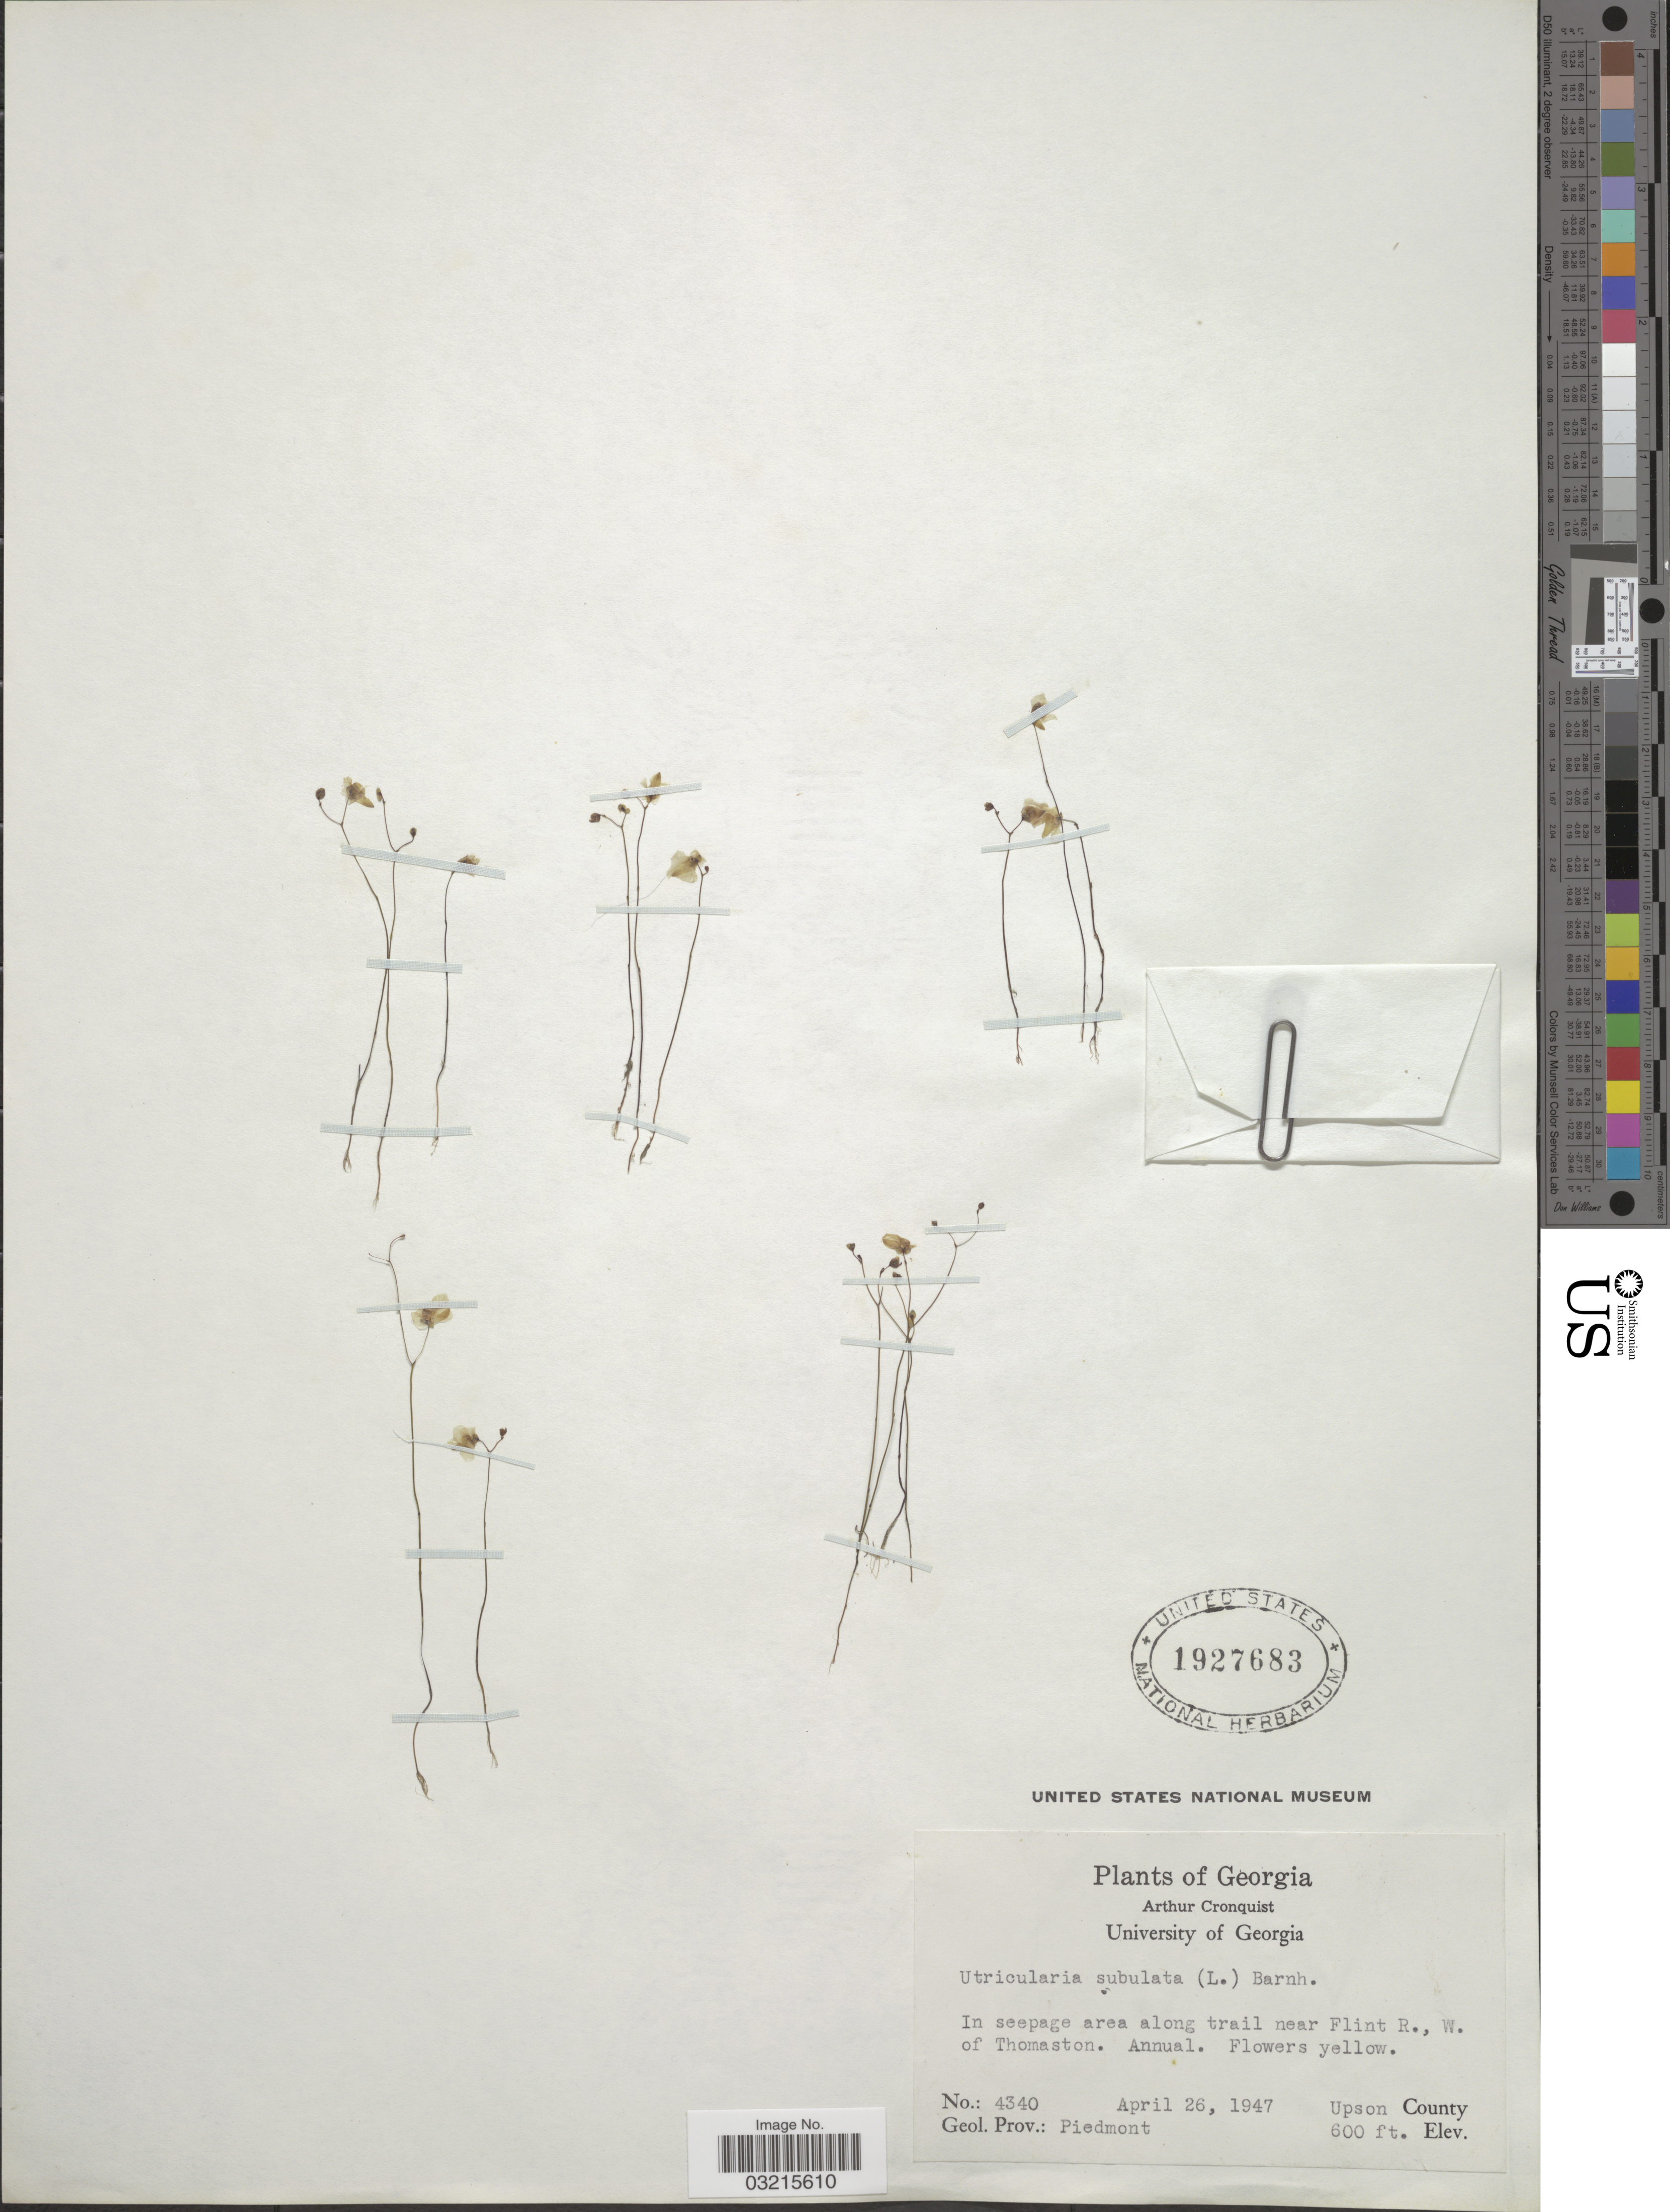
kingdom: Plantae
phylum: Tracheophyta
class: Magnoliopsida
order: Lamiales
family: Lentibulariaceae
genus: Utricularia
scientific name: Utricularia subulata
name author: L.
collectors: A. J. Cronquist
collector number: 4340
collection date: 1947-04-26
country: United States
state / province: Georgia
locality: In seepage area along trail near Flint R., W. of Thomaston, Upson County. Geol. Prov.: Piedmont.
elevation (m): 183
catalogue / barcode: US 1927683